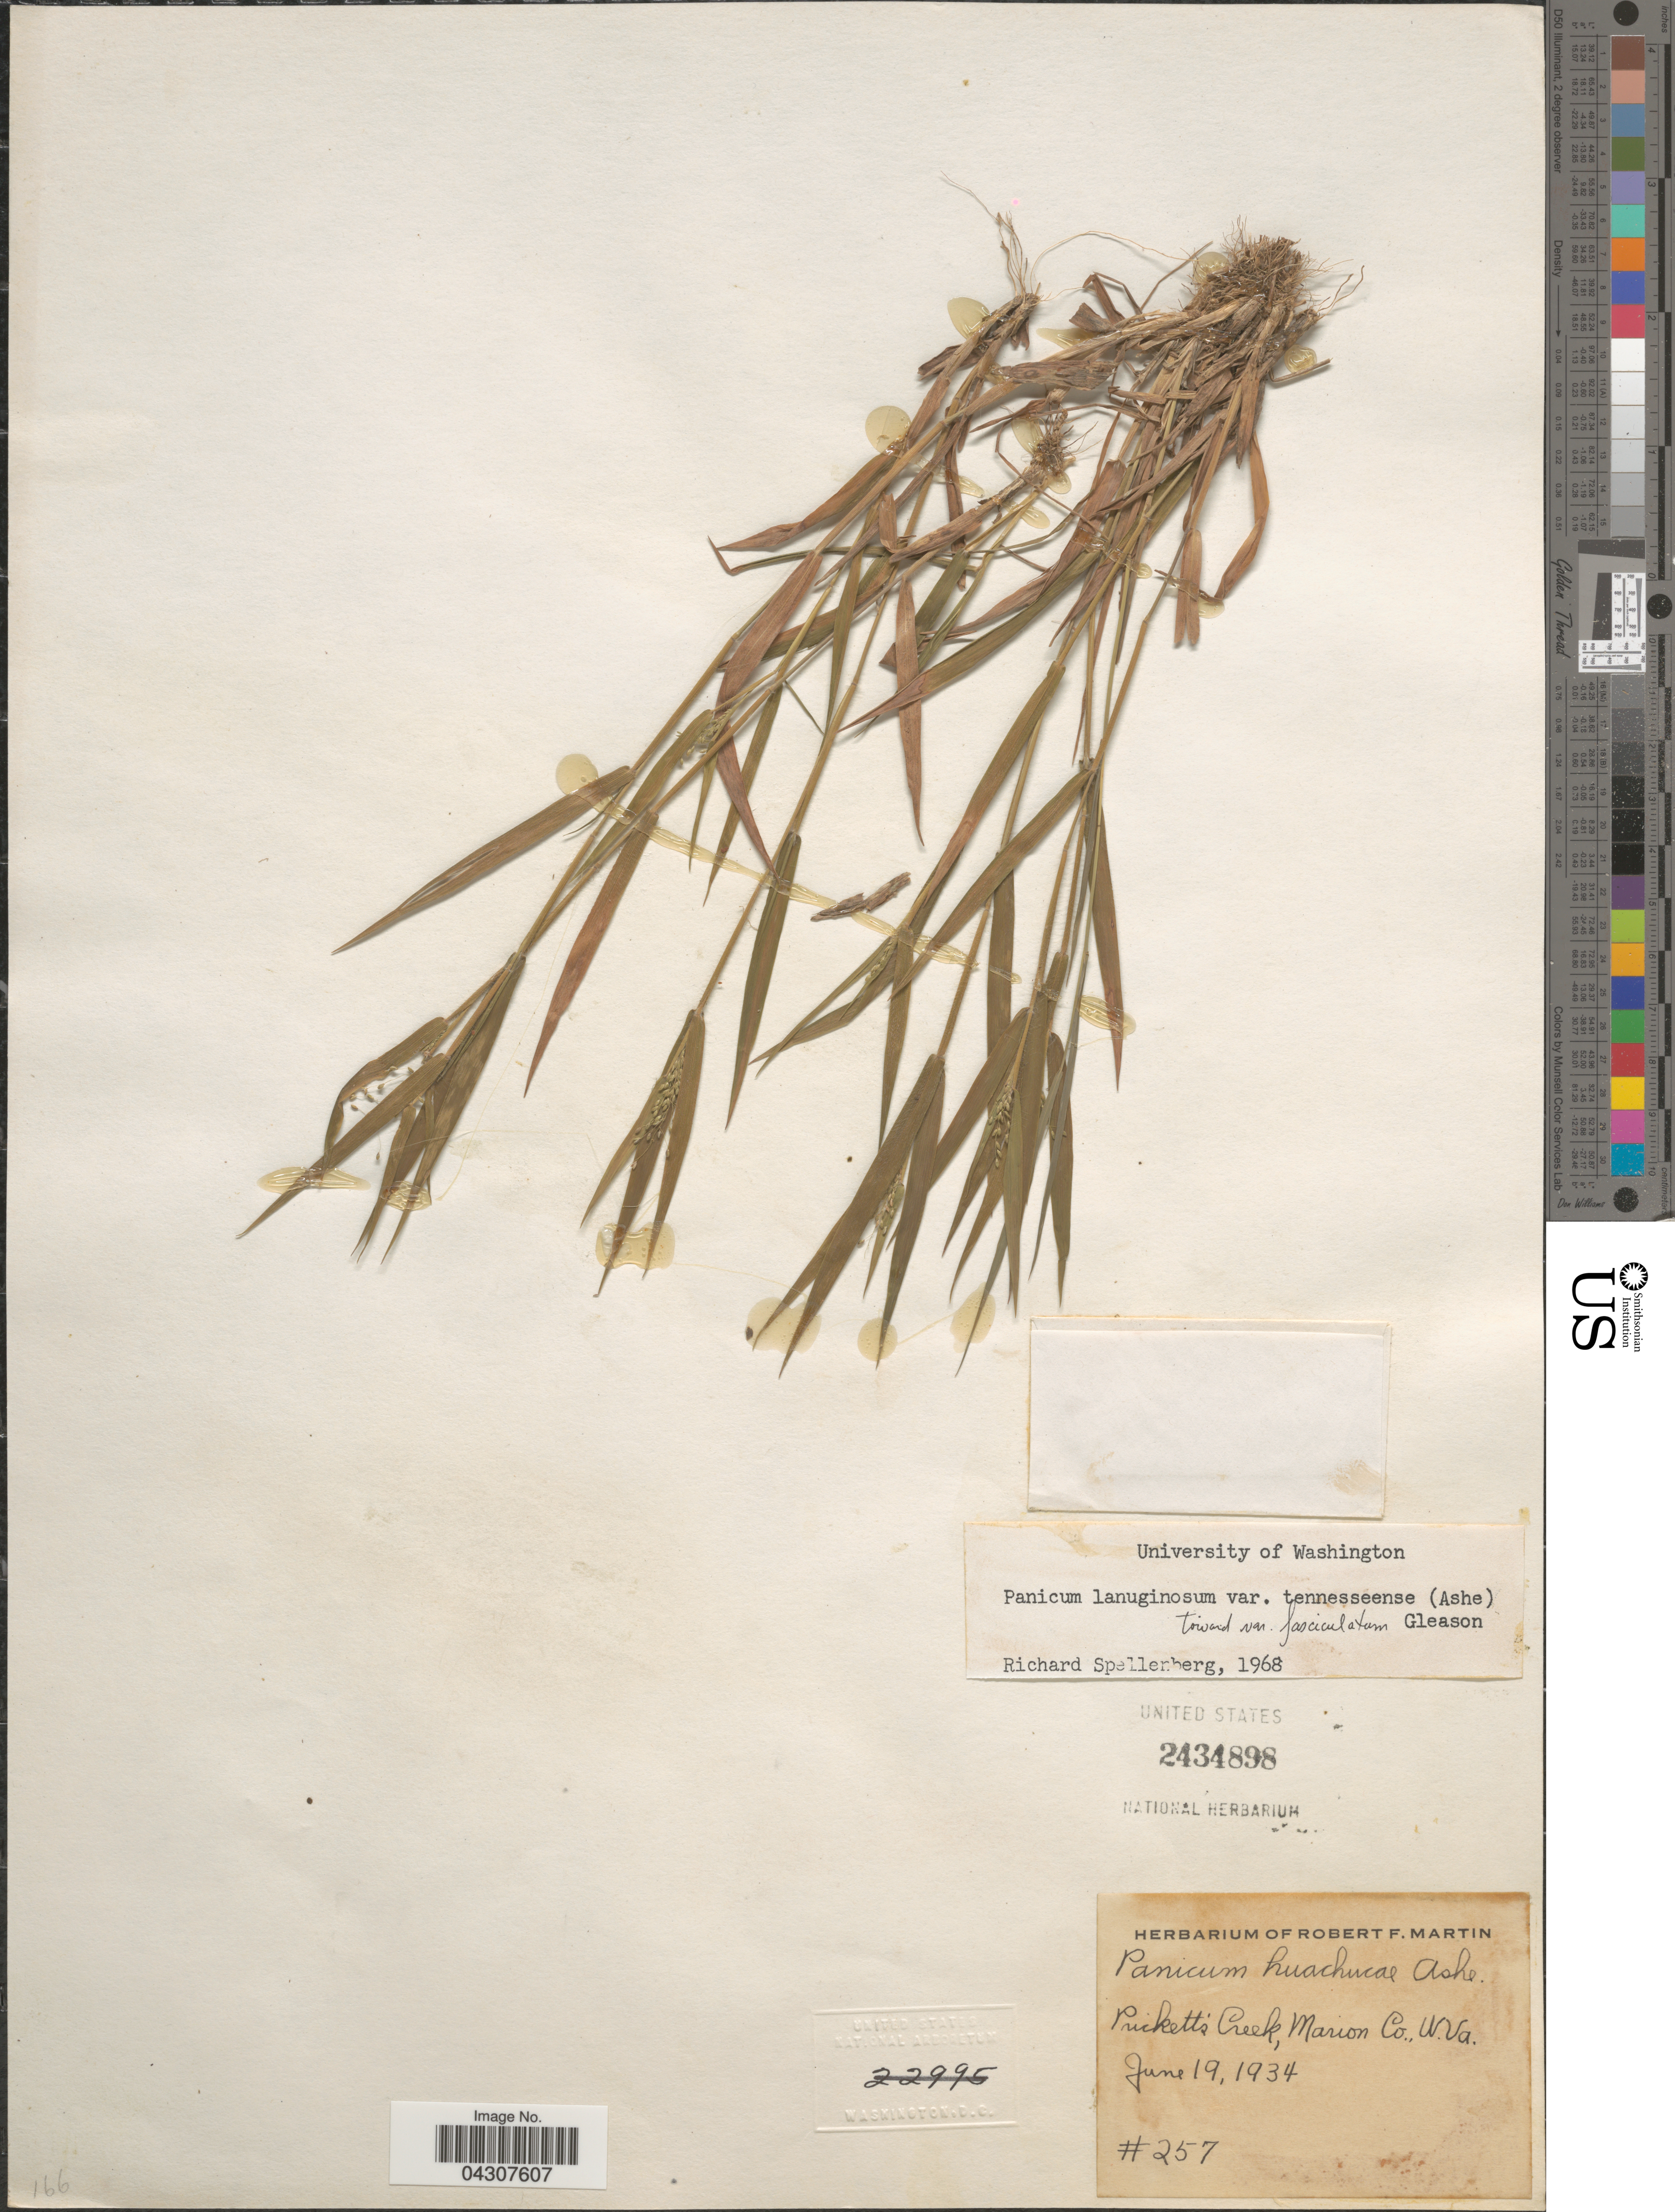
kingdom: Plantae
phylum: Tracheophyta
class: Liliopsida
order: Poales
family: Poaceae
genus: Dichanthelium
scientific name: Dichanthelium acuminatum var. acuminatum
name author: (Sw.) Gould & C.A. Clark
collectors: R. F. Martin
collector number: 257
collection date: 1934-06-19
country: United States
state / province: West Virginia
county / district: Marion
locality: Puckett's Creek, Marion Co.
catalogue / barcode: US 2434898